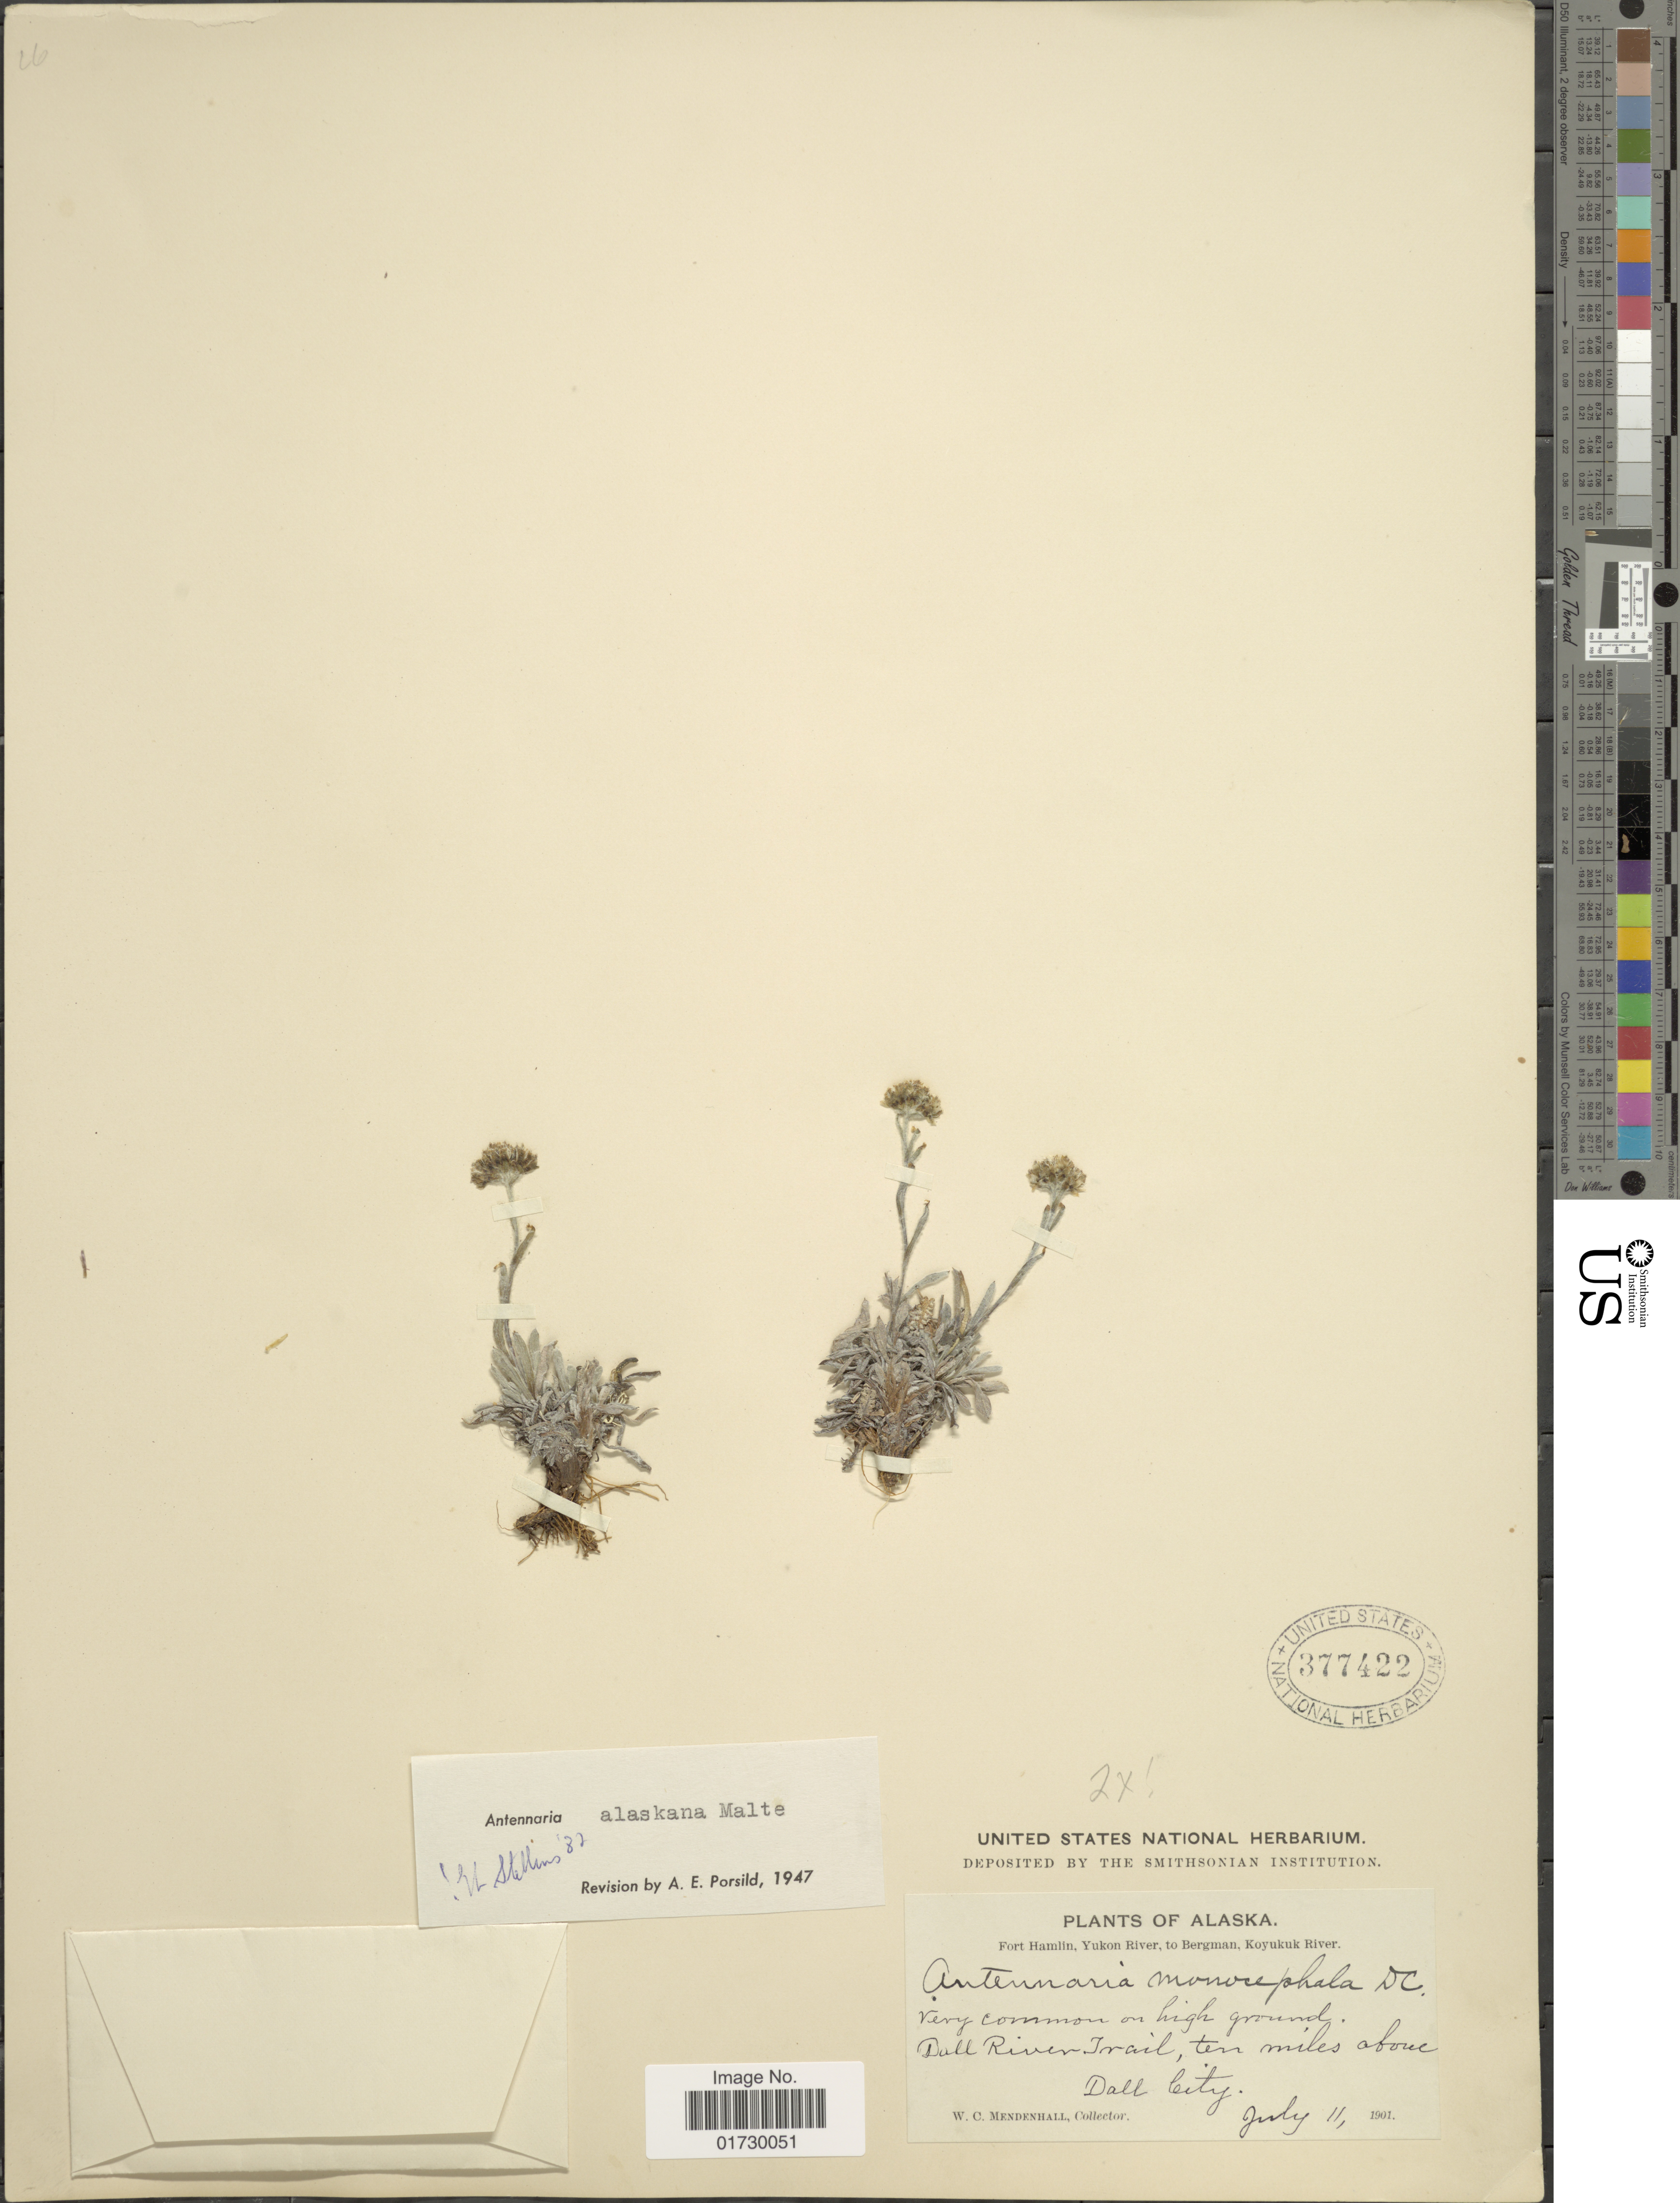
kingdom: Plantae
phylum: Tracheophyta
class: Magnoliopsida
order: Asterales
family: Asteraceae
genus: Antennaria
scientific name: Antennaria alaskana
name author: Malte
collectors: W. Mendenhall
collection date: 1901-07-11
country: United States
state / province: Alaska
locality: Dall River Trail, ten miles above Dall City, Fort Hamlin, Yukon River, to Bergman, Koyukuk River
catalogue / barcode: US 377422